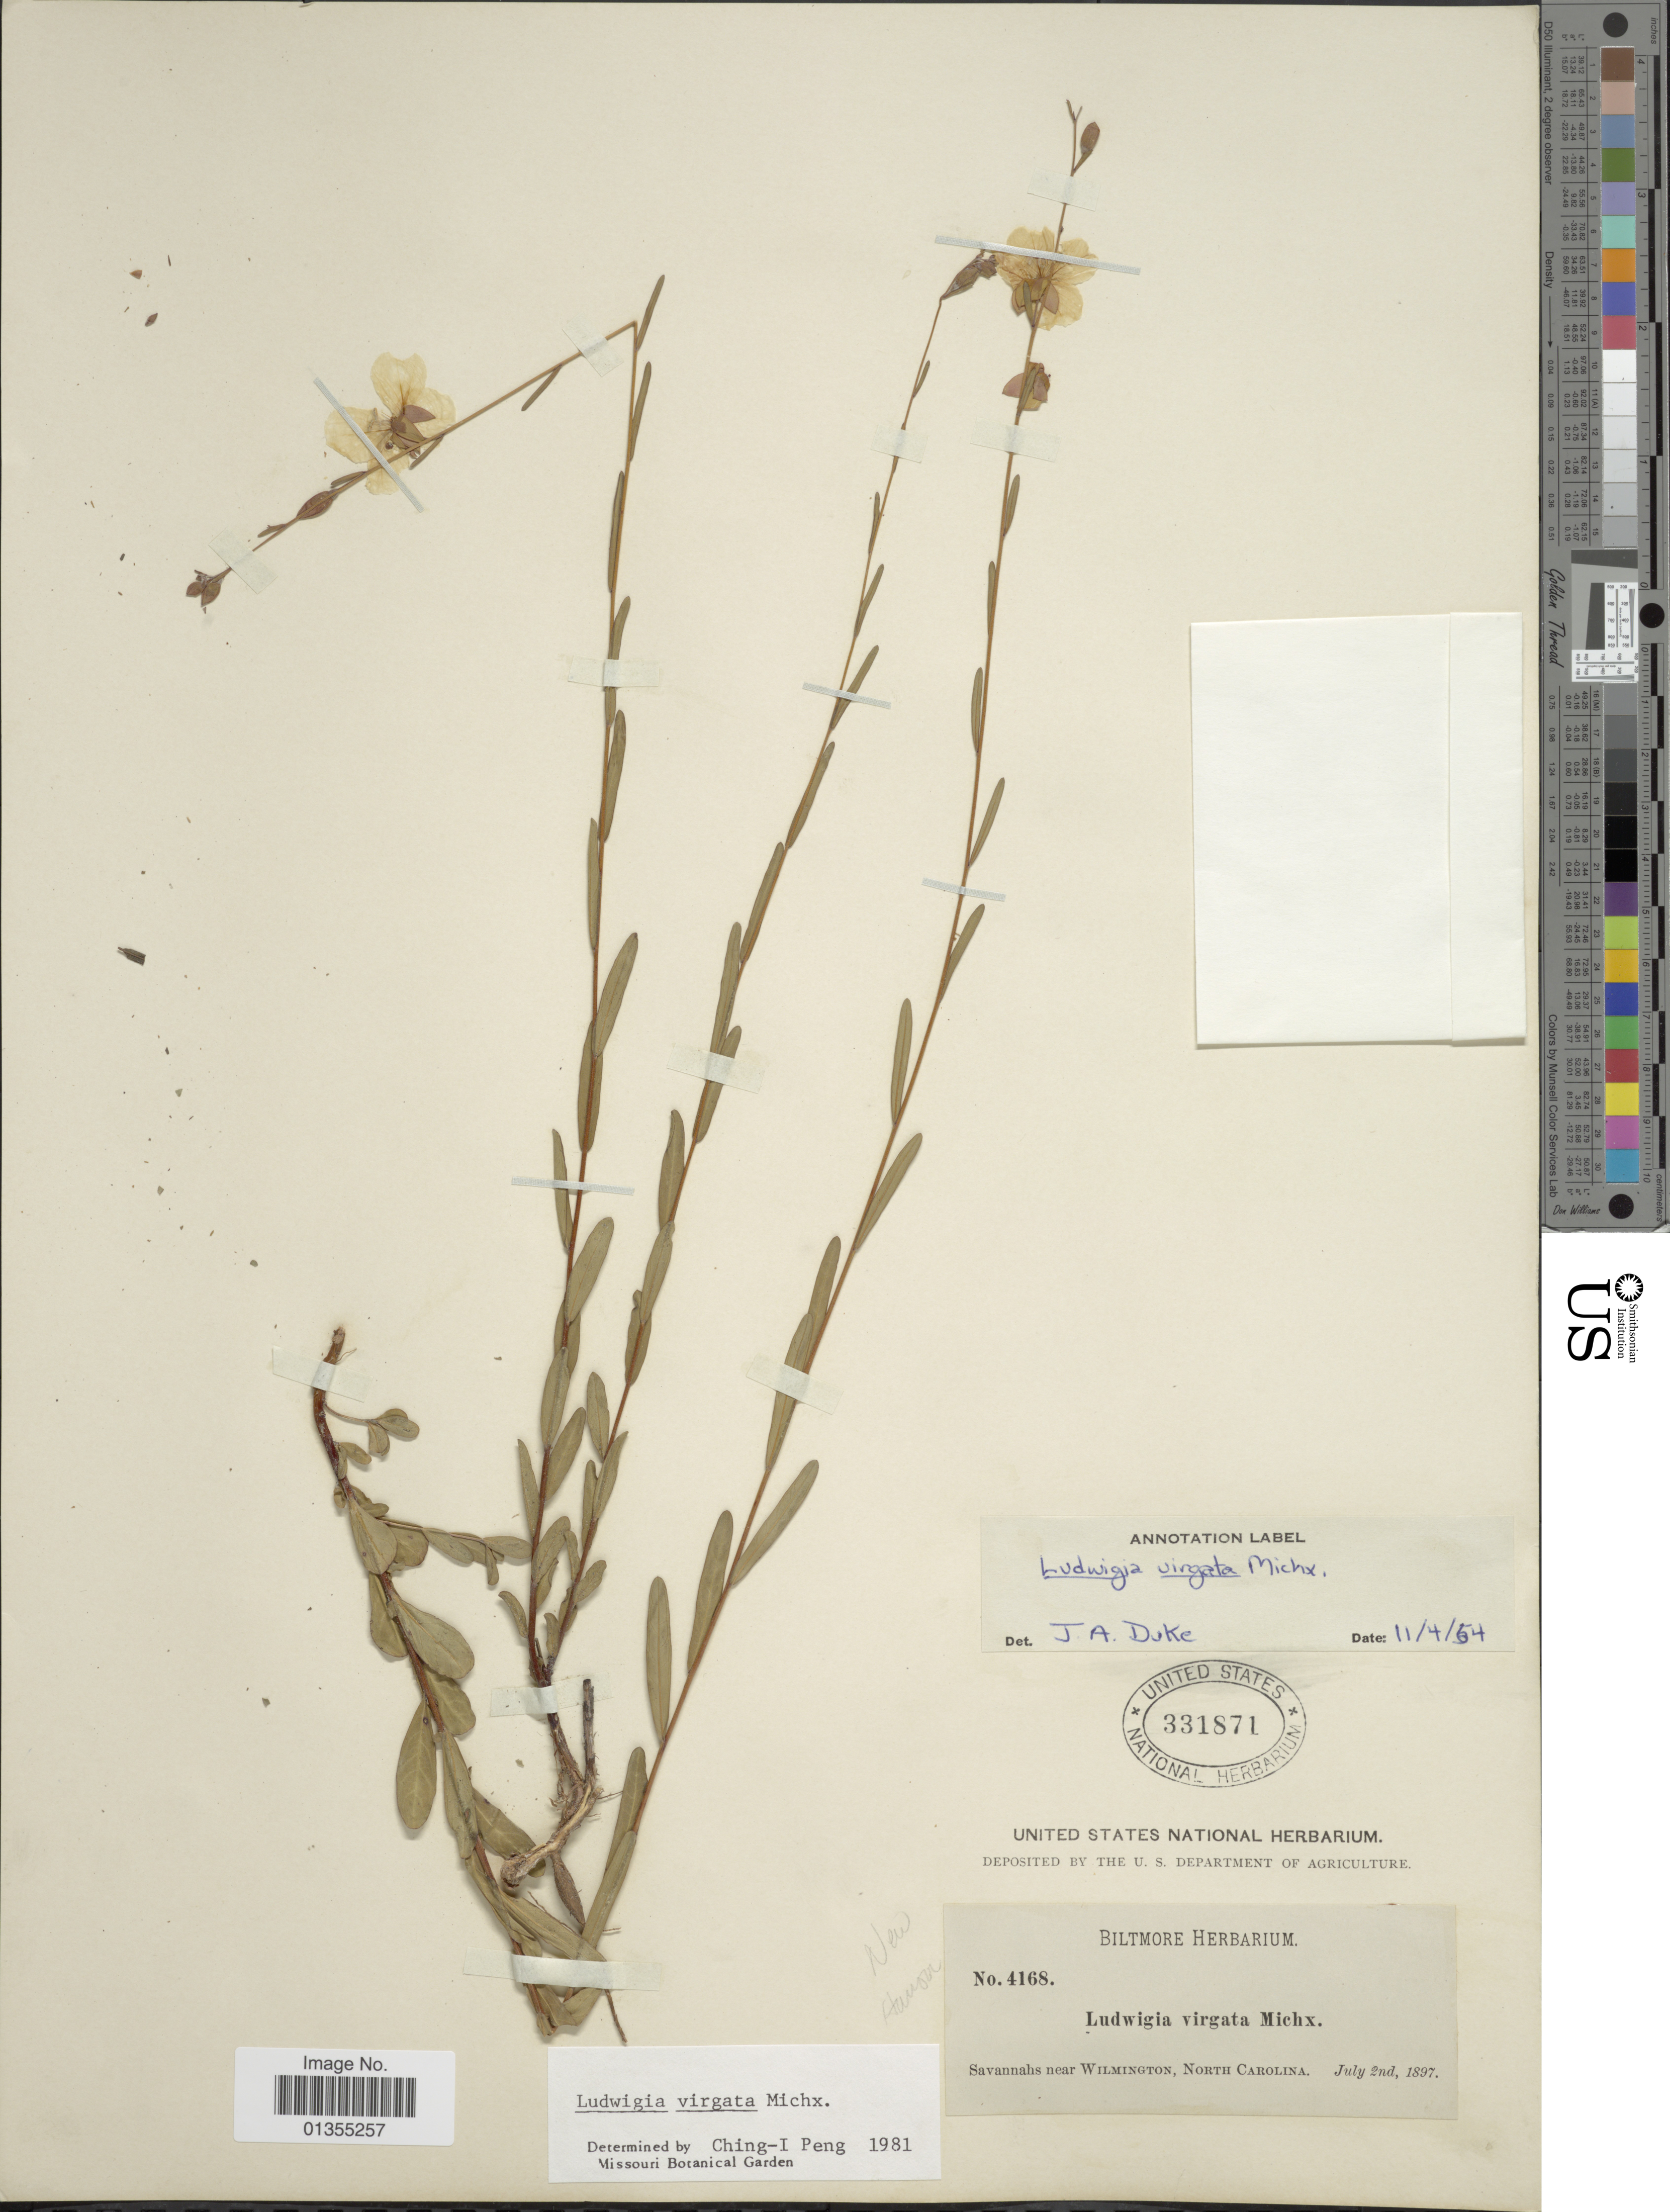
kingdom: Plantae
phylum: Tracheophyta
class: Magnoliopsida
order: Myrtales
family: Onagraceae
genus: Ludwigia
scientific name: Ludwigia virgata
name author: Michx.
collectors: ex herb. Biltmore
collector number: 4168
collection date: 1897-07-02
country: United States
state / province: North Carolina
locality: Savannahs near Wilmington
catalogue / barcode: US 331871